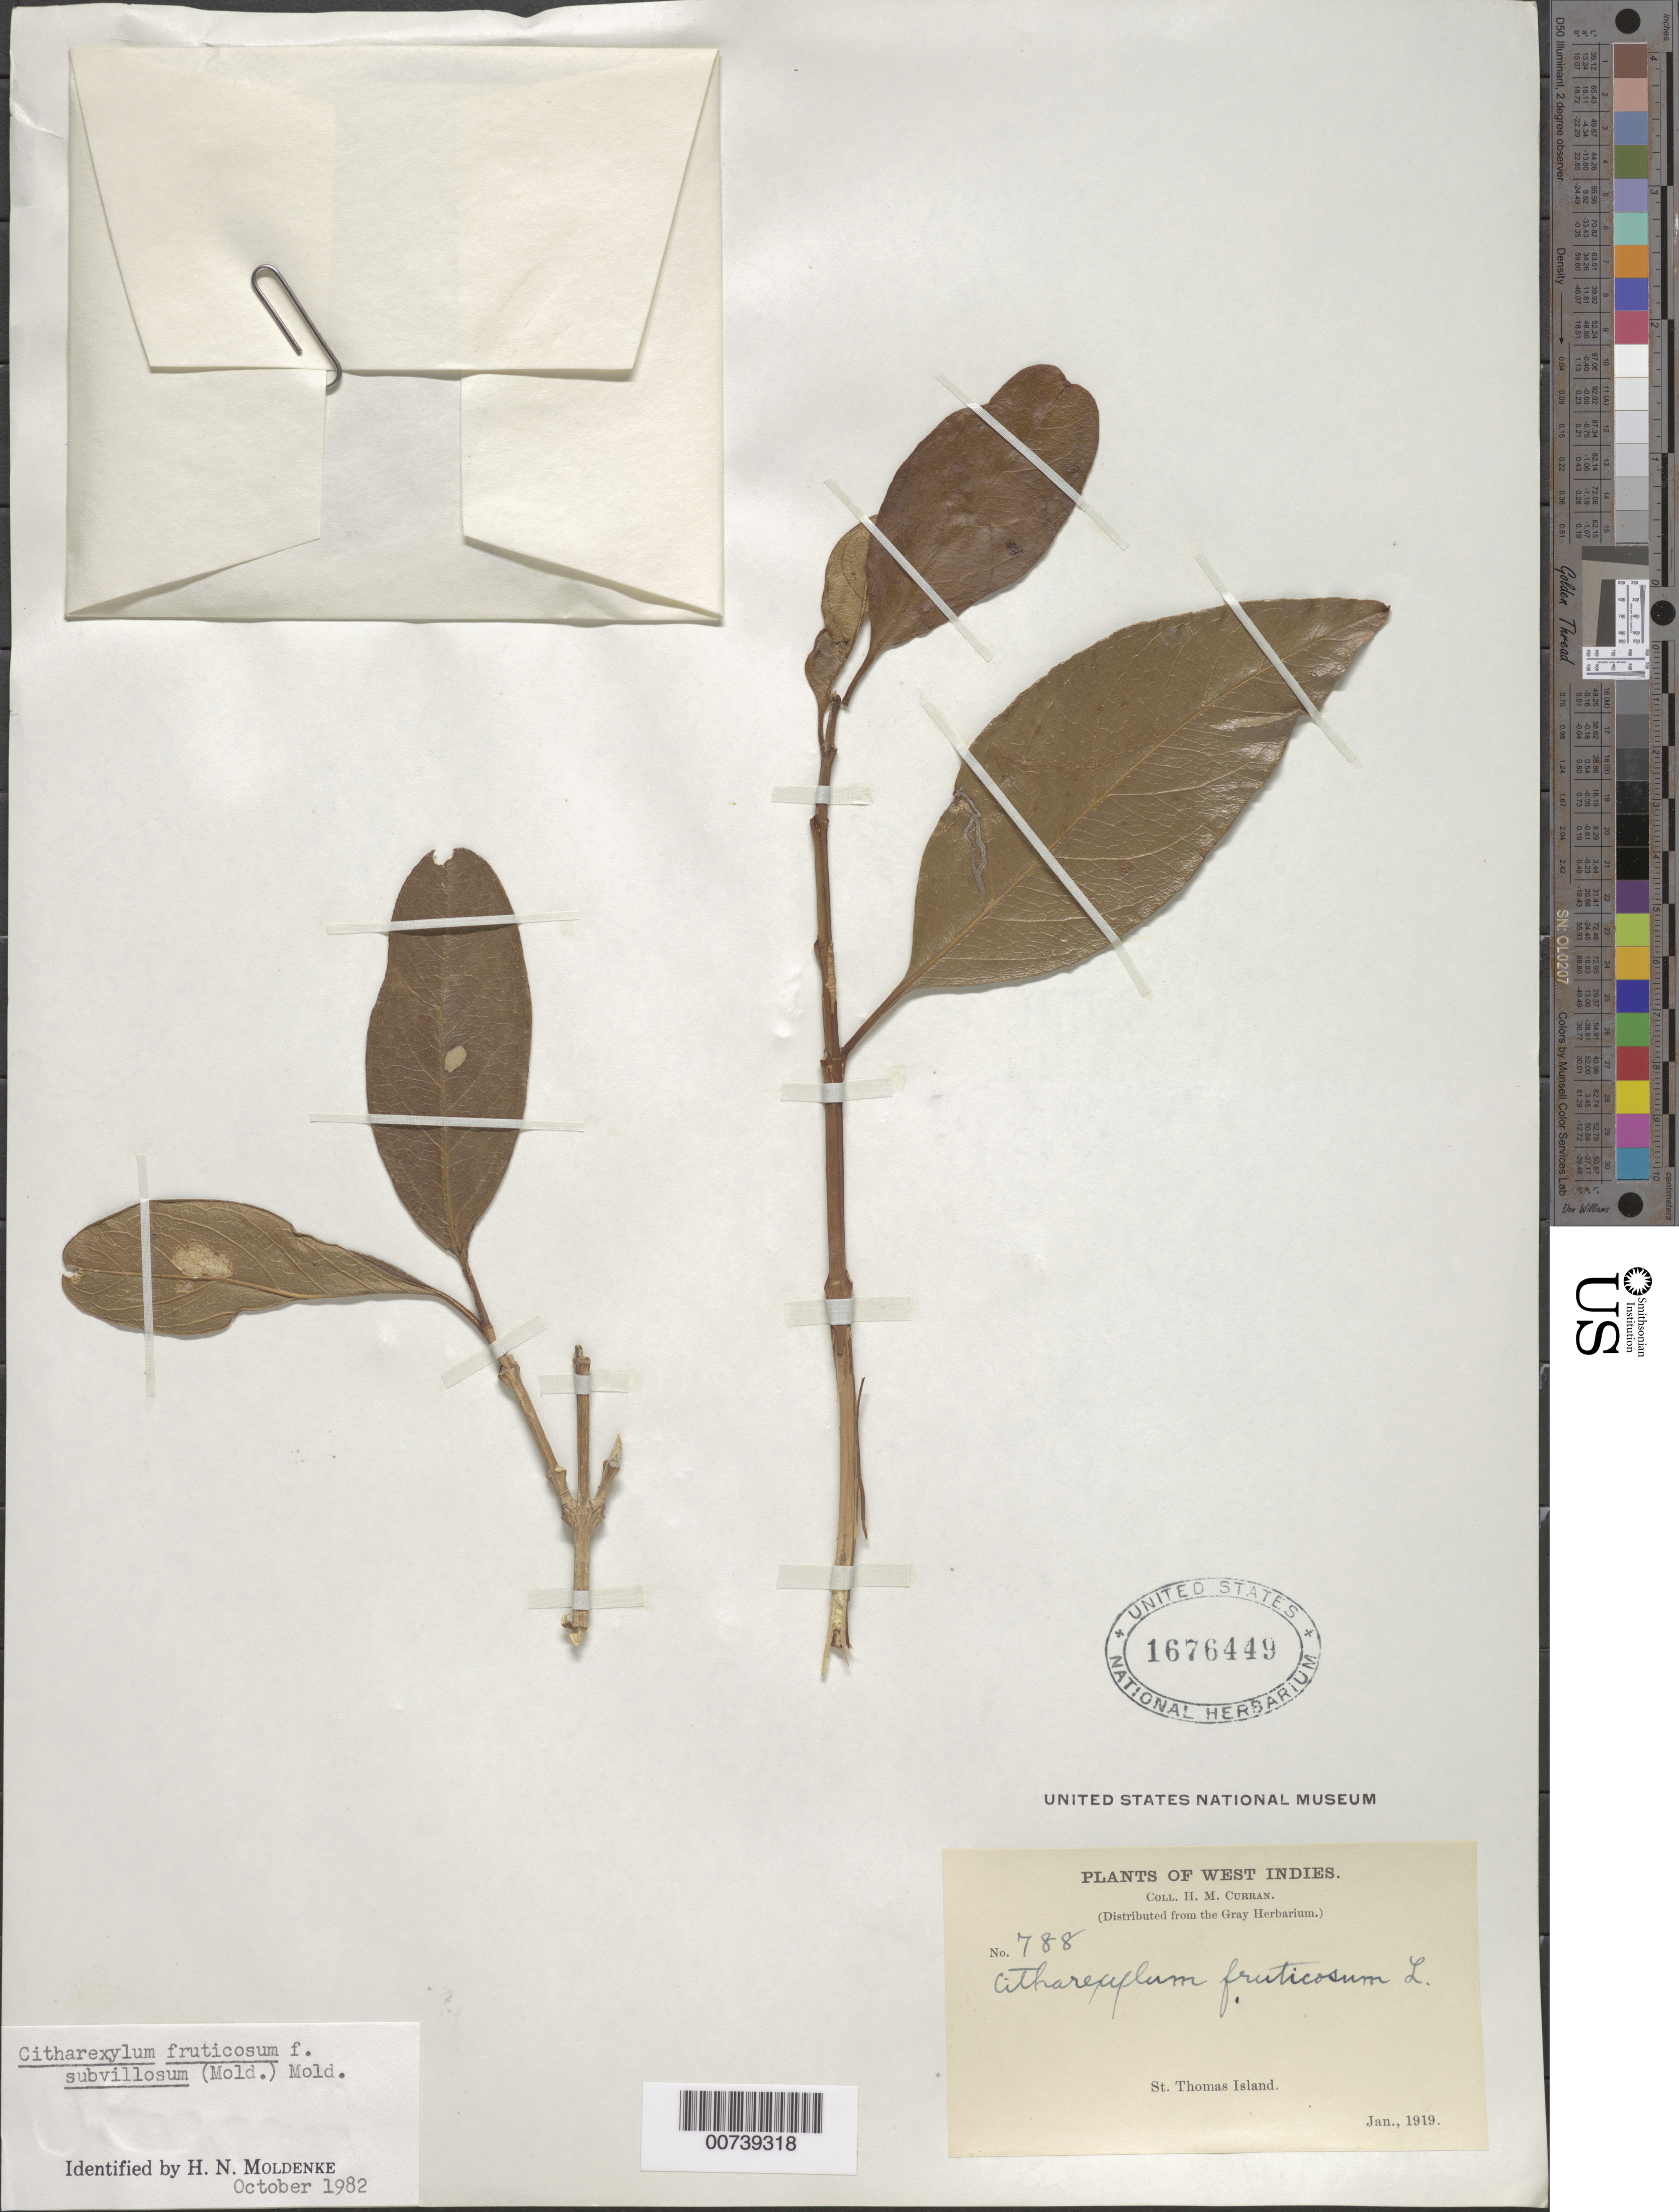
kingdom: Plantae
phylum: Tracheophyta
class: Magnoliopsida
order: Lamiales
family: Verbenaceae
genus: Citharexylum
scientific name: Citharexylum spinosum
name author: L.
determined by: Moldenke, H. N.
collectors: H. M. Curran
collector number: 788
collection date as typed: Jan 1919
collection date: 1919-01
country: U.S. Virgin Islands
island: St. Thomas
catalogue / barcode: US 1676449